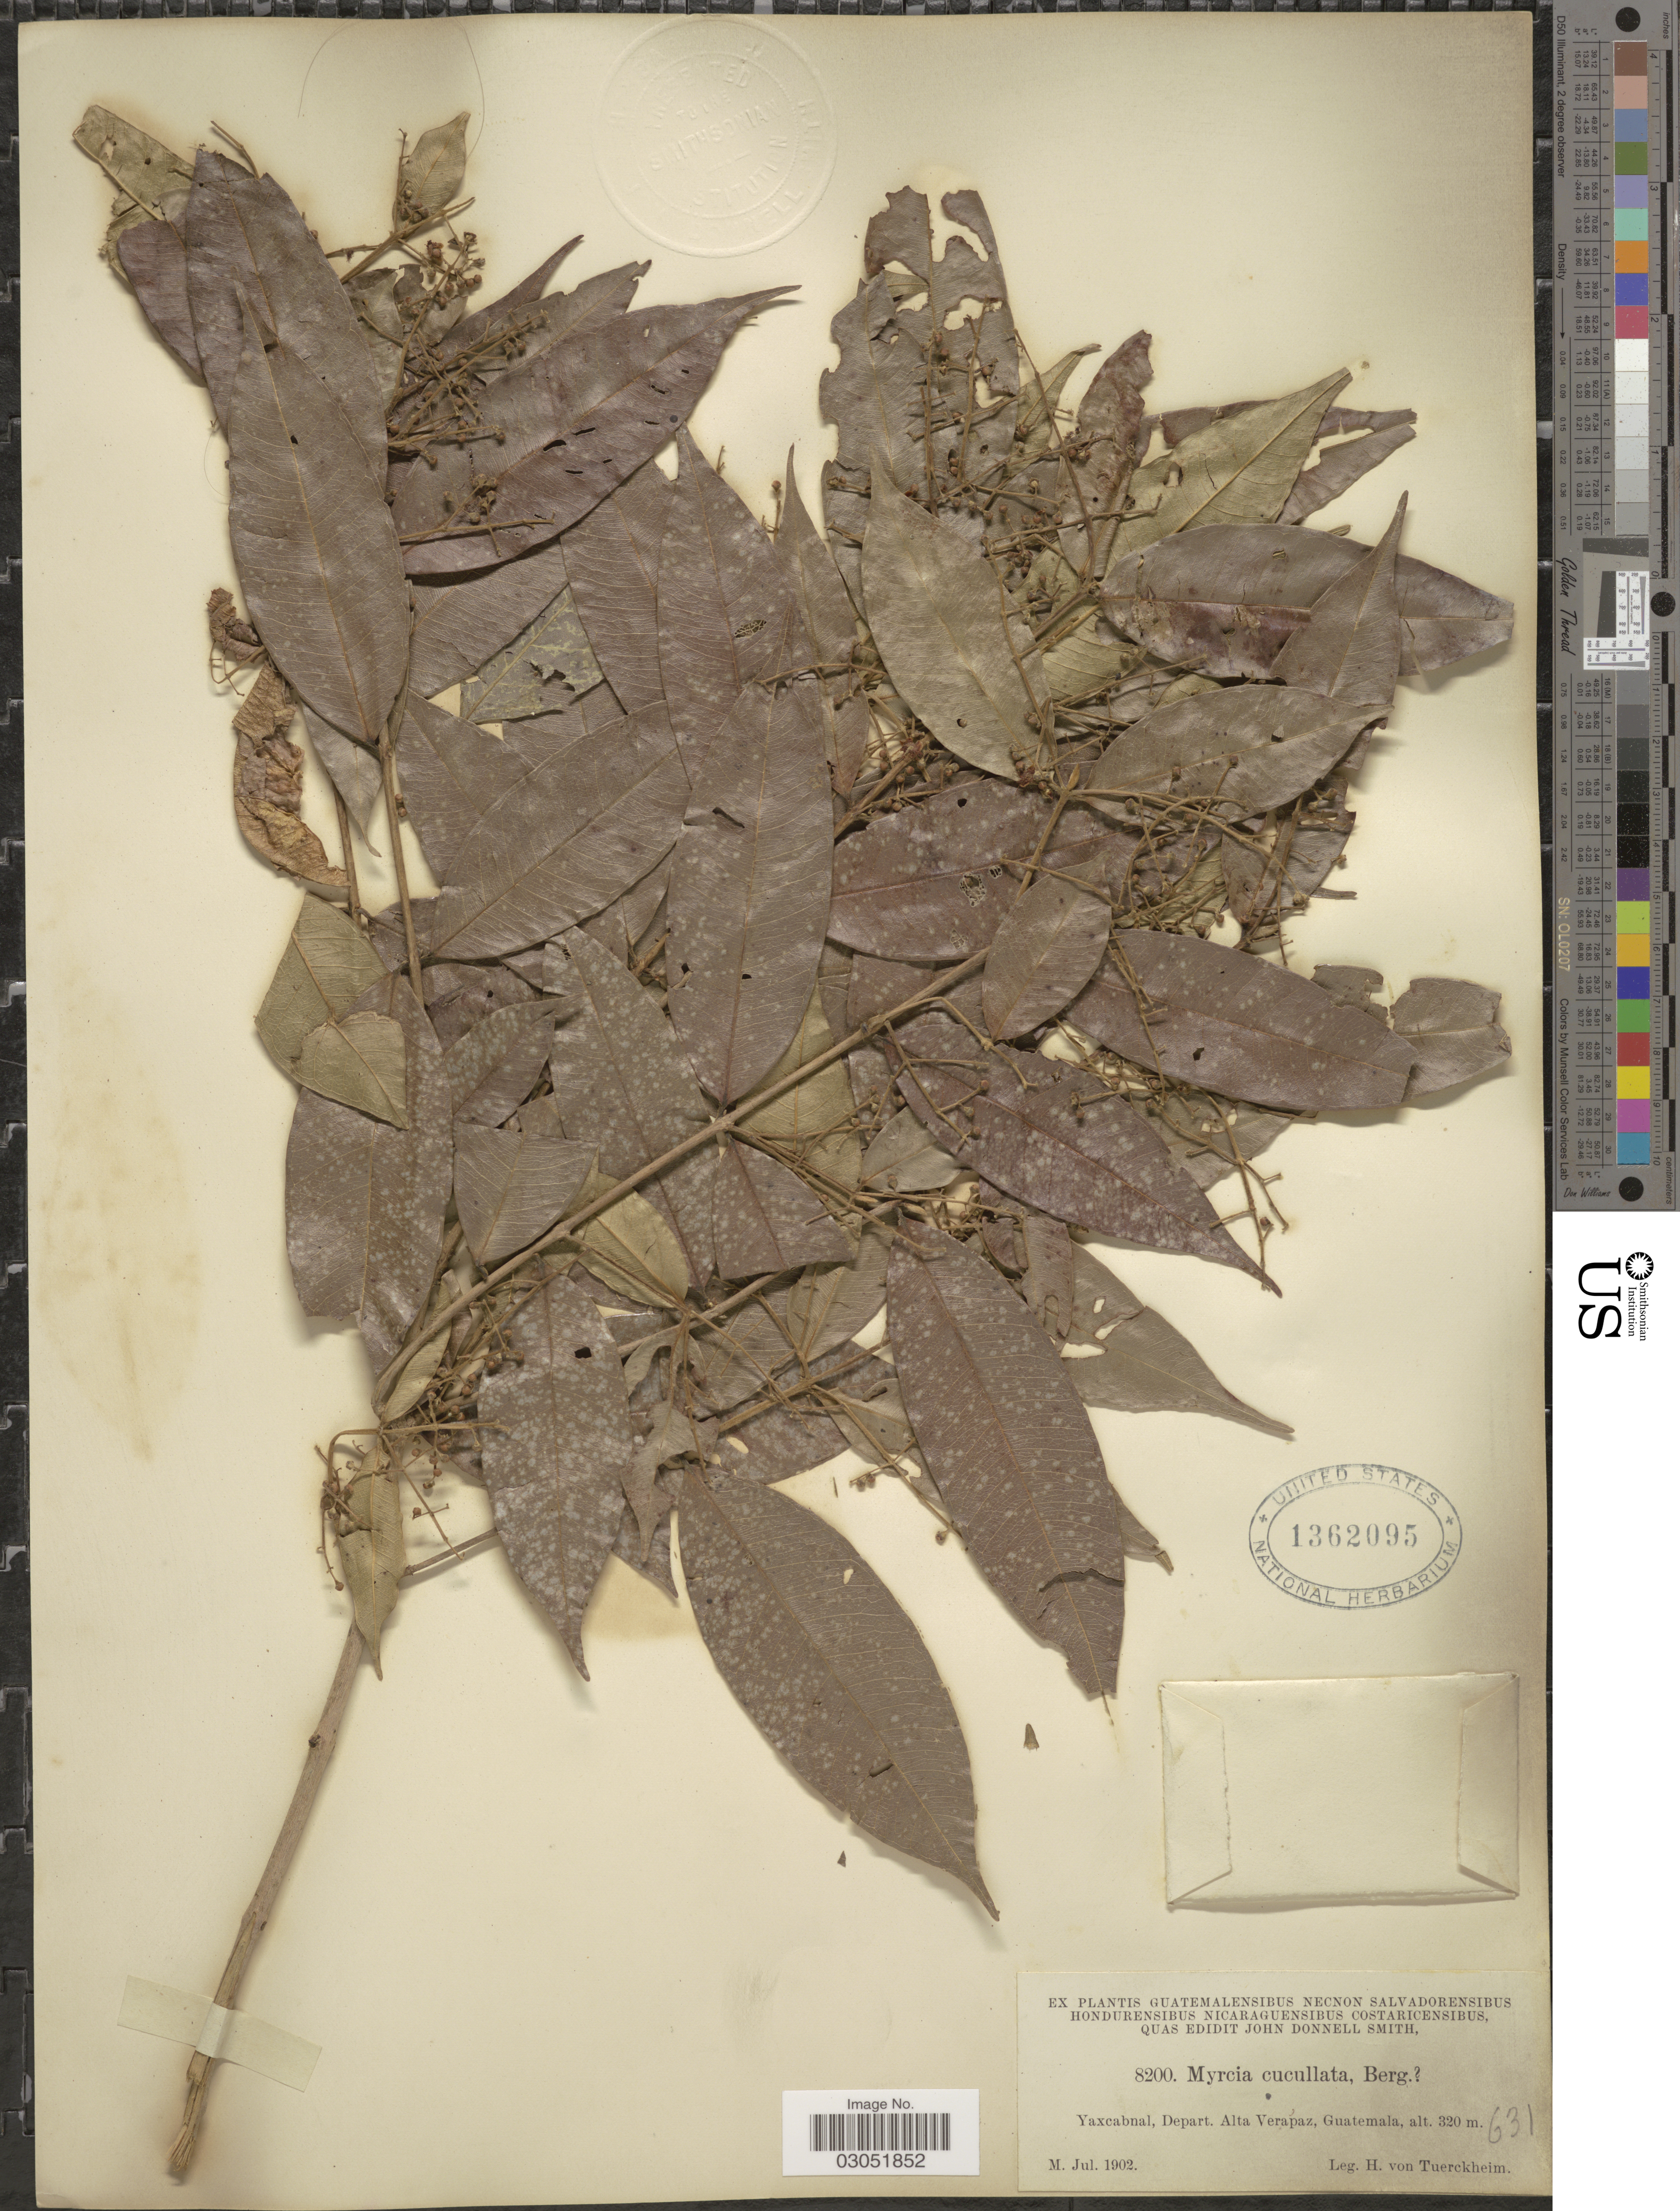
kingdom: Plantae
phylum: Tracheophyta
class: Magnoliopsida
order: Myrtales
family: Myrtaceae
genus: Myrcia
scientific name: Myrcia cucullata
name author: O. Berg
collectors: H. von Türckheim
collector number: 8200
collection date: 1902-07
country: Guatemala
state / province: Alta Verapaz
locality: Yaxcabnal, Depart. Alta Verapaz.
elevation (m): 320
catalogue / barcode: US 1362095